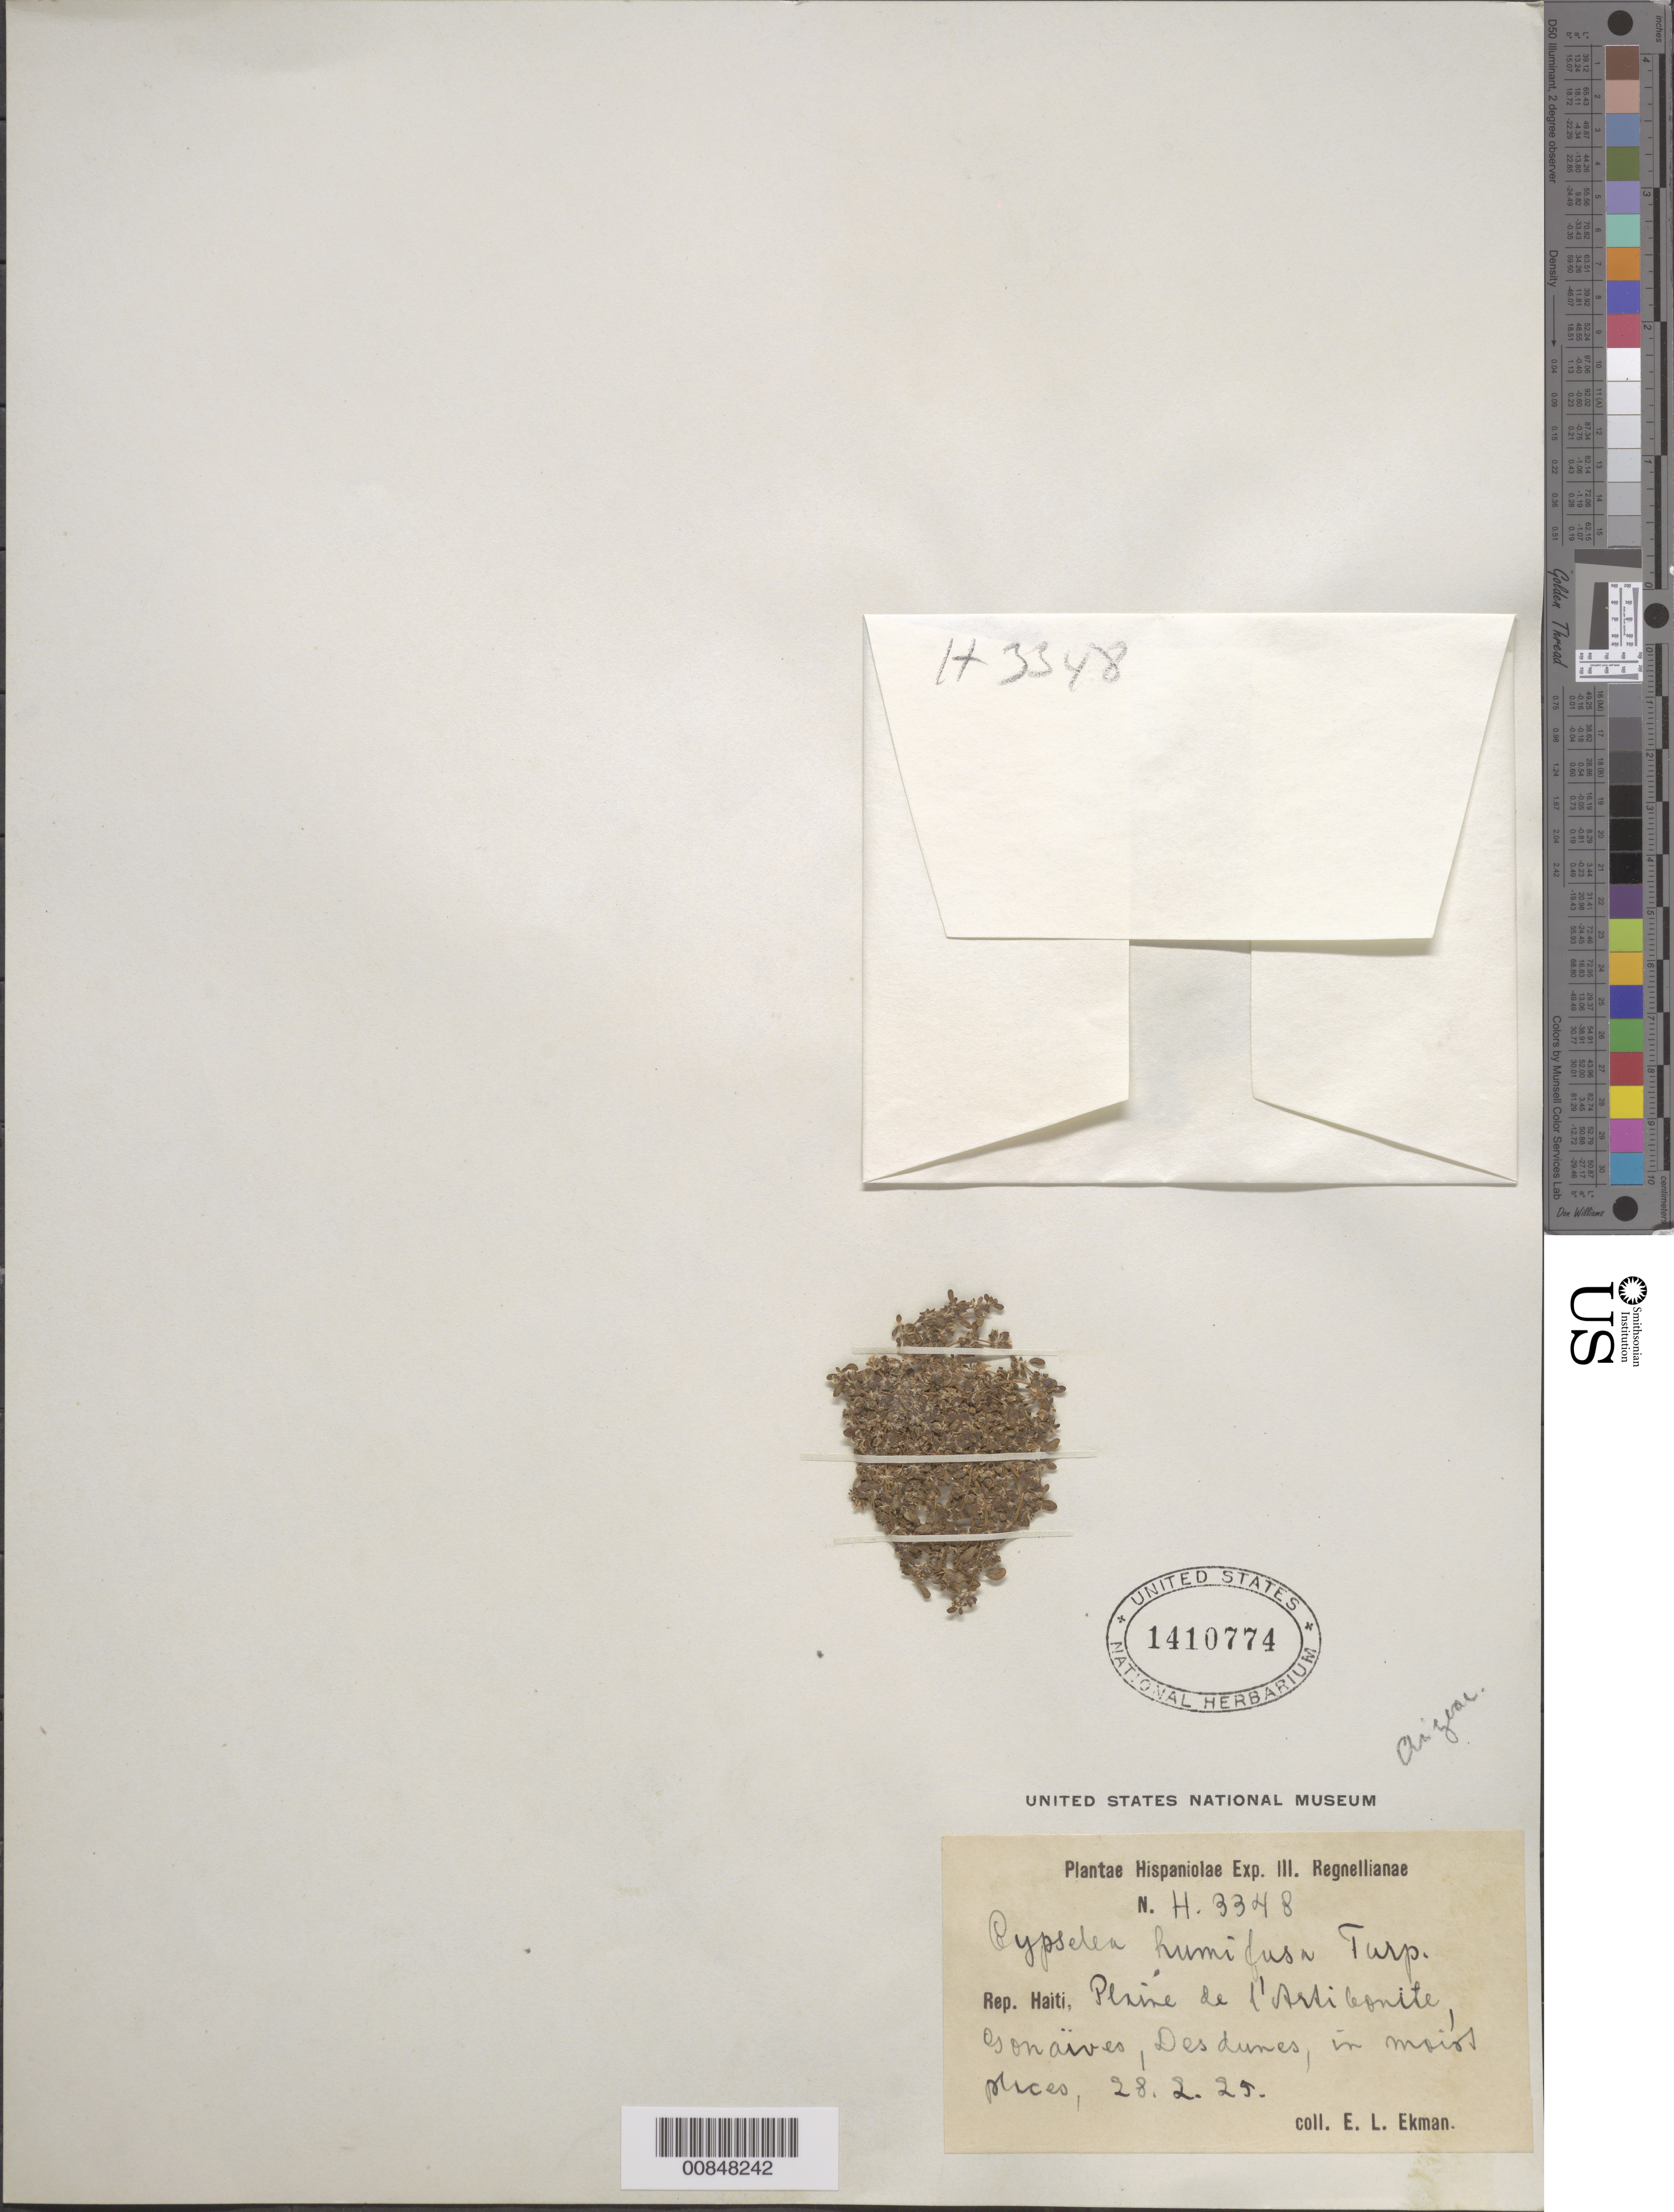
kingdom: Plantae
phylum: Tracheophyta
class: Magnoliopsida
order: Caryophyllales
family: Aizoaceae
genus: Sesuvium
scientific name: Sesuvium humifusum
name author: (Turpin) Bohley & G. Kadereit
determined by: Strong, Mark T., (BOT), Smithsonian Institution - National Museum of Natural History (UNITED STATES)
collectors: E. L. Ekman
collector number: H 3348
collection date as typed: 28 Feb 1925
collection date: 1925-02-28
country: Haiti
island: Hispaniola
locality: Plaine de l'Artibonite, Gonaïves, Desdunes.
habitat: In moist places.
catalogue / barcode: US 1410774